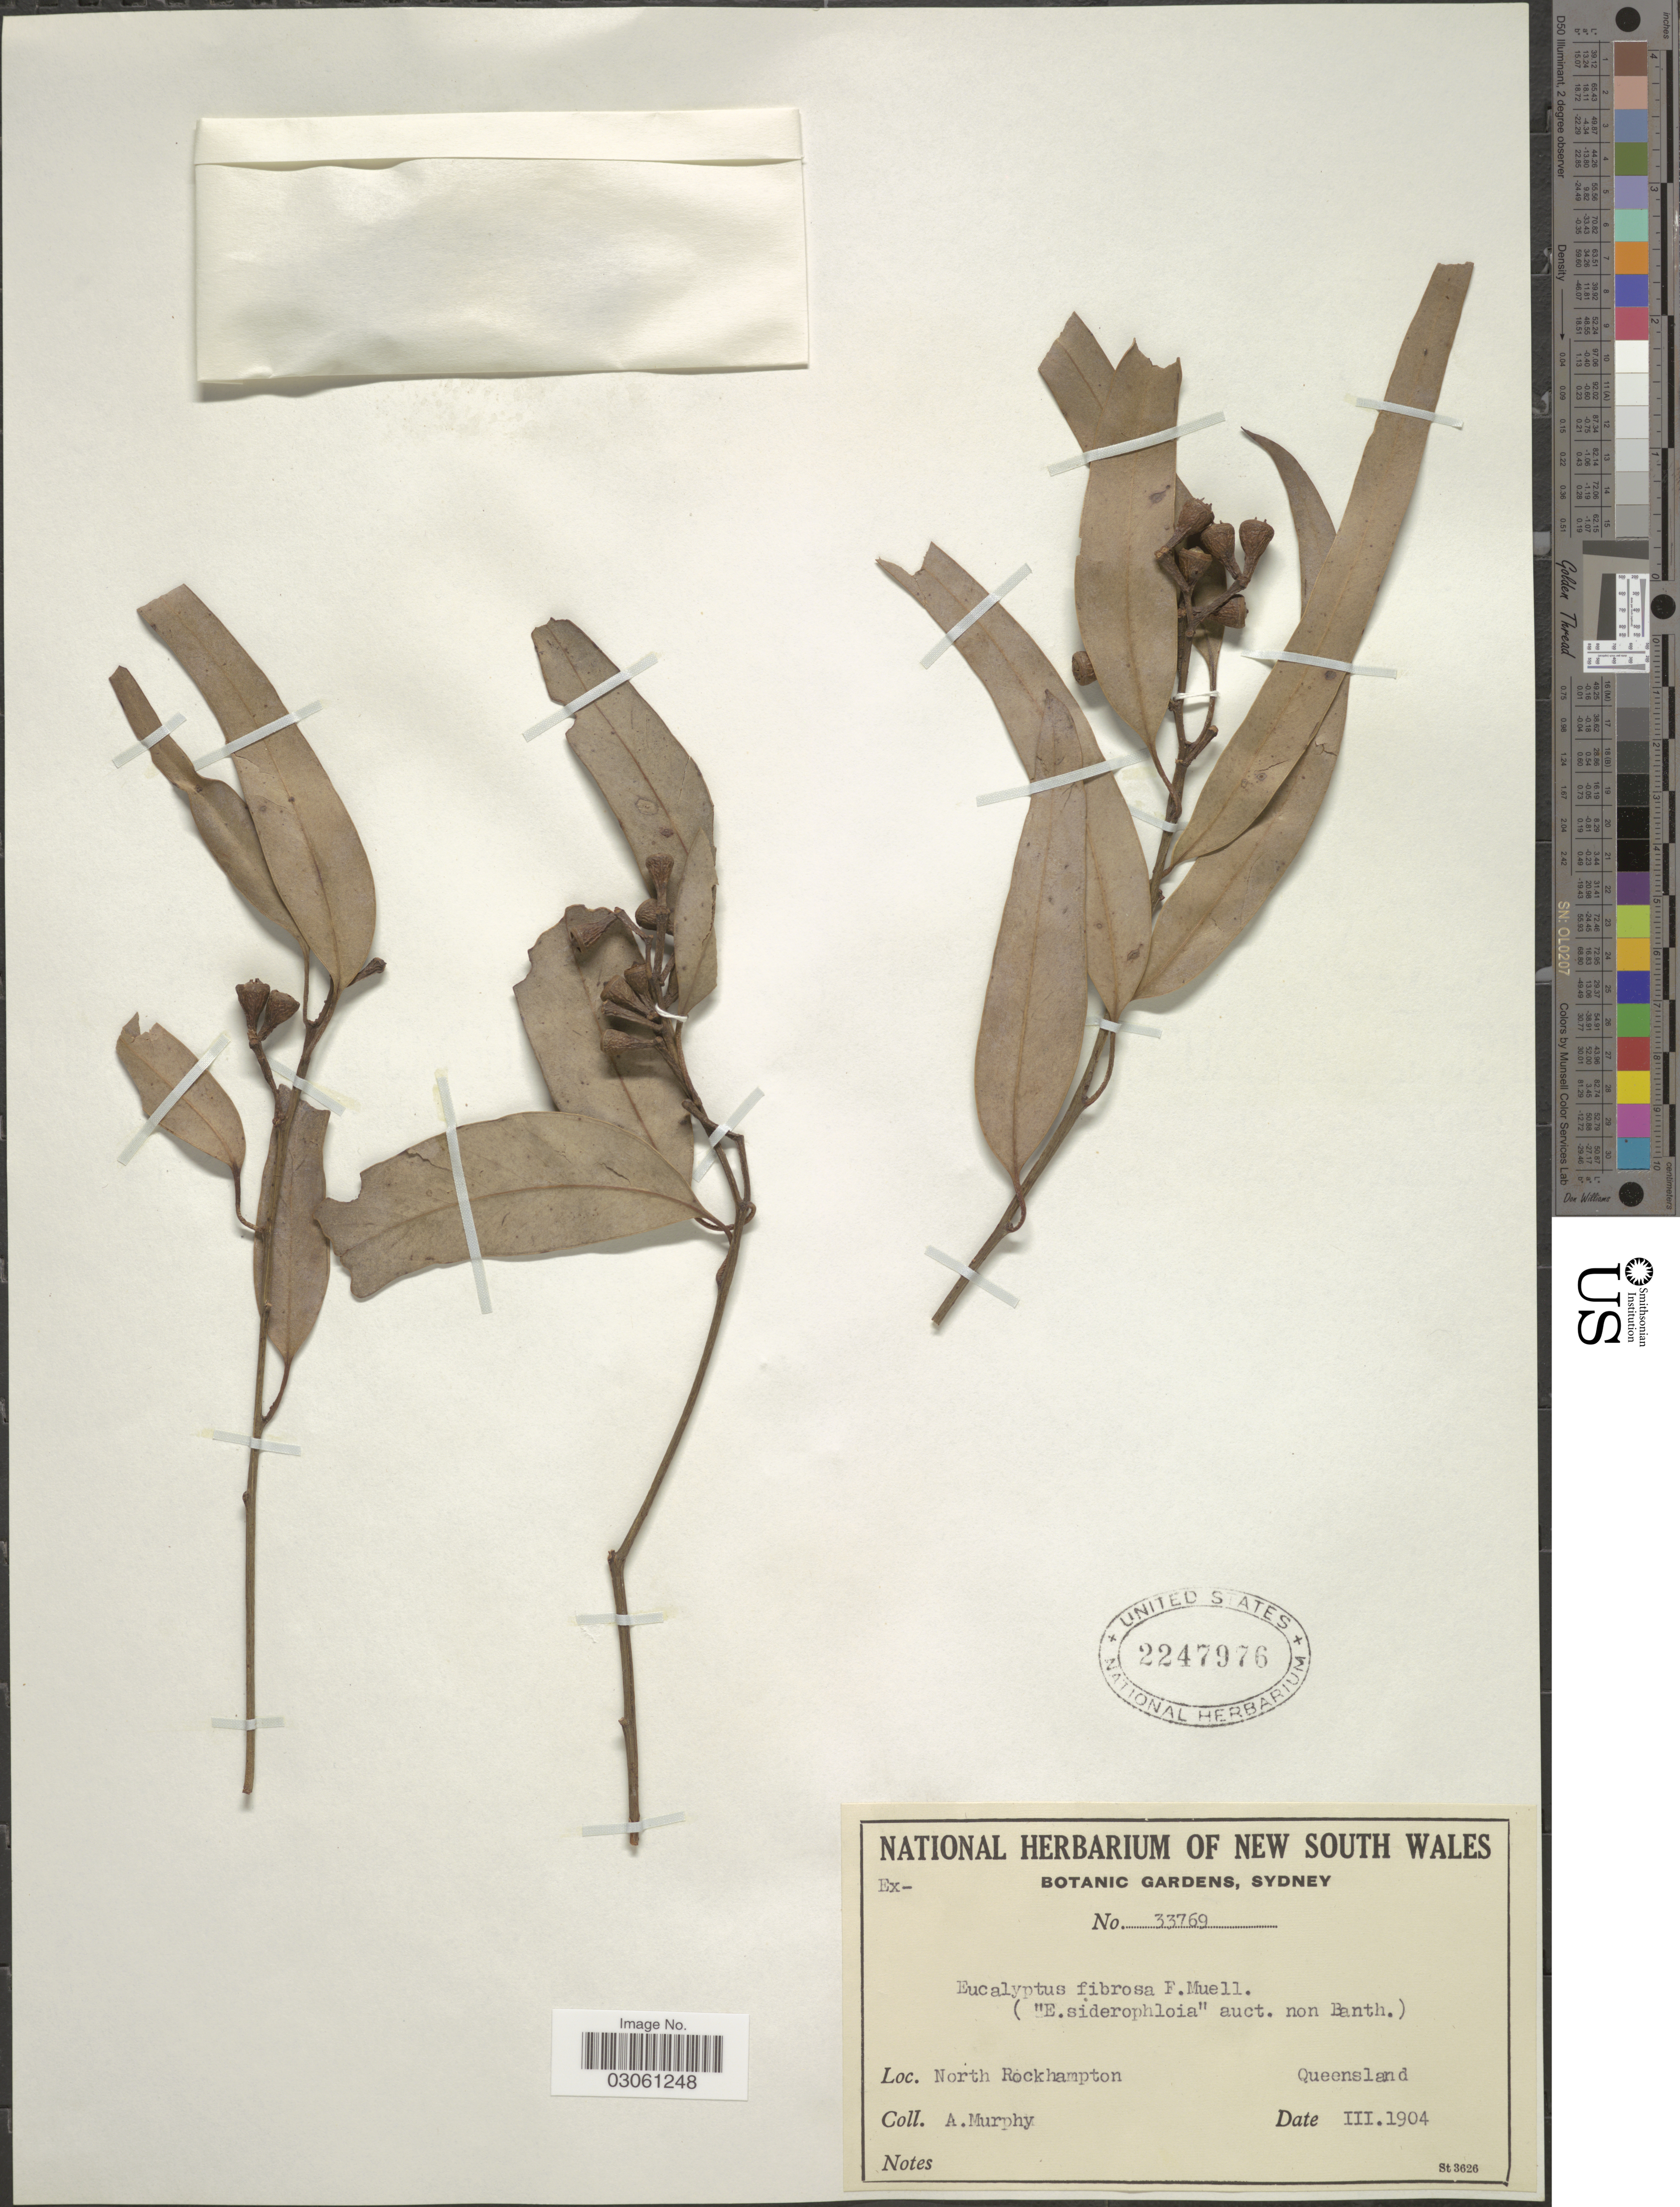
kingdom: Plantae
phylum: Tracheophyta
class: Magnoliopsida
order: Myrtales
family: Myrtaceae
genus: Eucalyptus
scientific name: Eucalyptus fibrosa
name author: F. Muell.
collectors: A. Murphy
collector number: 33769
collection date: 1904-03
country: Australia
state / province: Queensland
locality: North Rockhampton.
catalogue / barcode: US 2247976